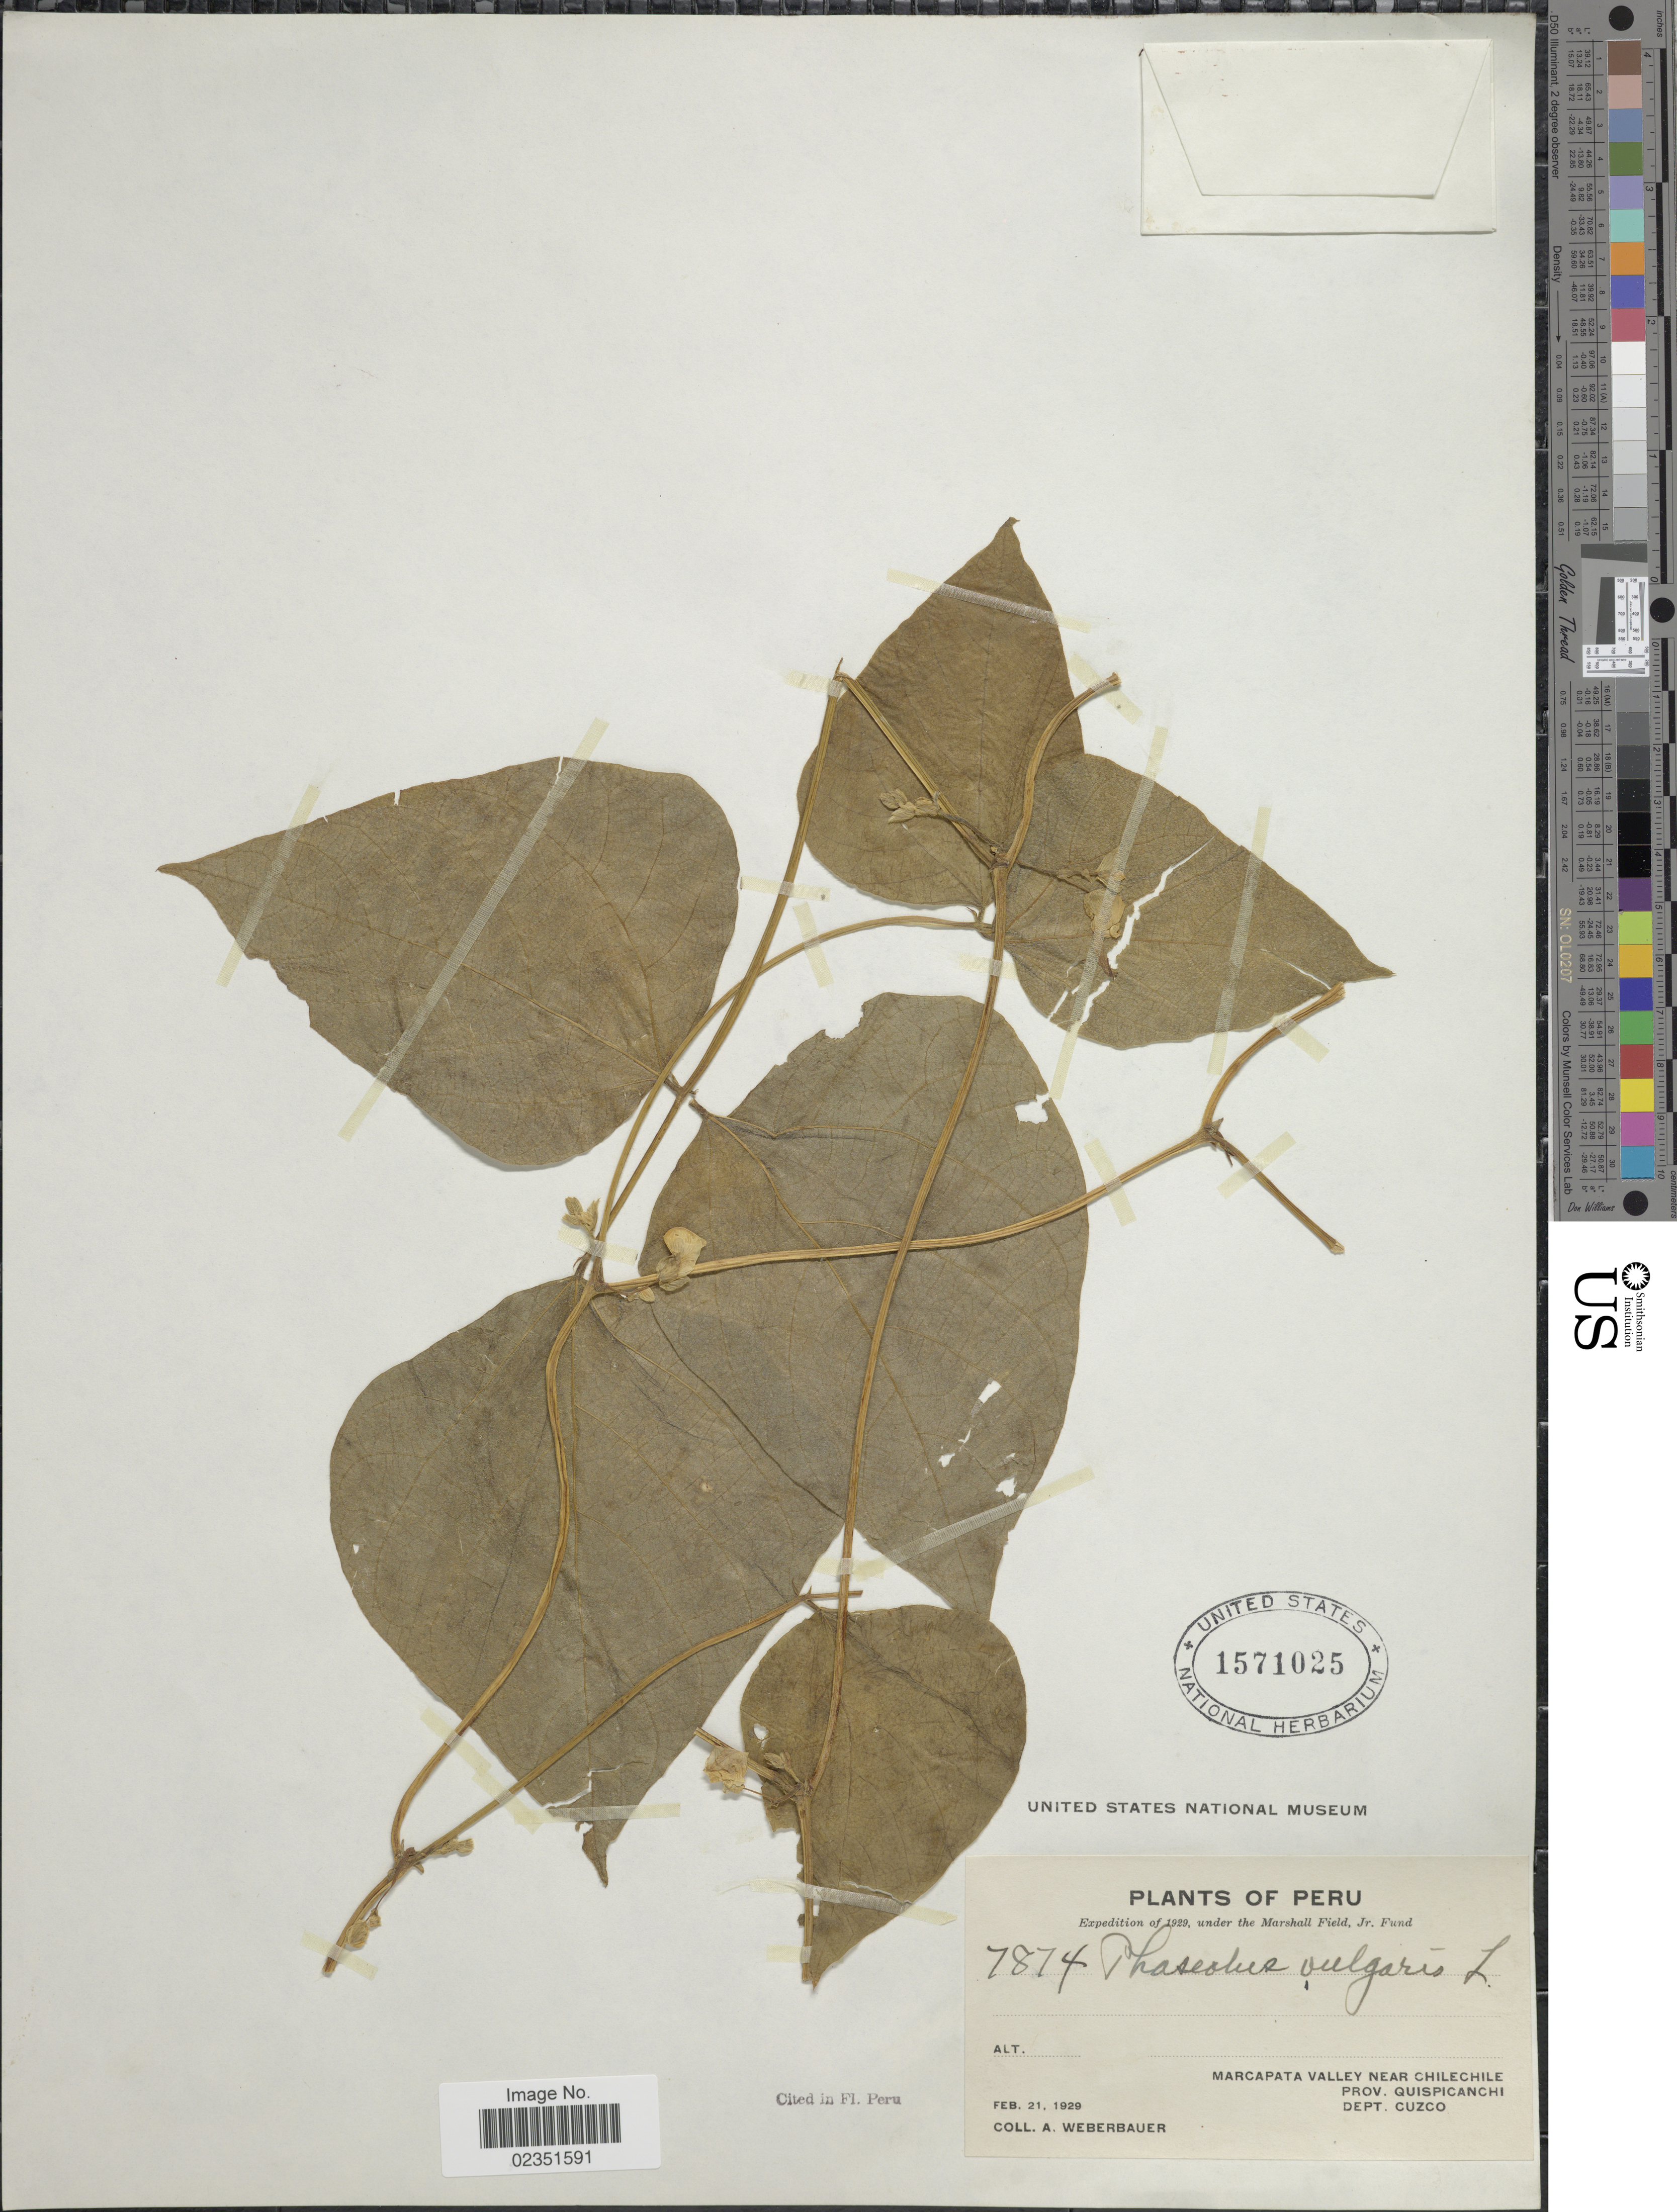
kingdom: Plantae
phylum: Tracheophyta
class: Magnoliopsida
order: Fabales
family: Fabaceae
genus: Phaseolus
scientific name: Phaseolus vulgaris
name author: L.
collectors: A. Weberbauer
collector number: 7874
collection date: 1929-02-21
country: Peru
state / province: Cusco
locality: Marcapata Valley near Chilechile, Prov. Quispicanchi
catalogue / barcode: US 1571025